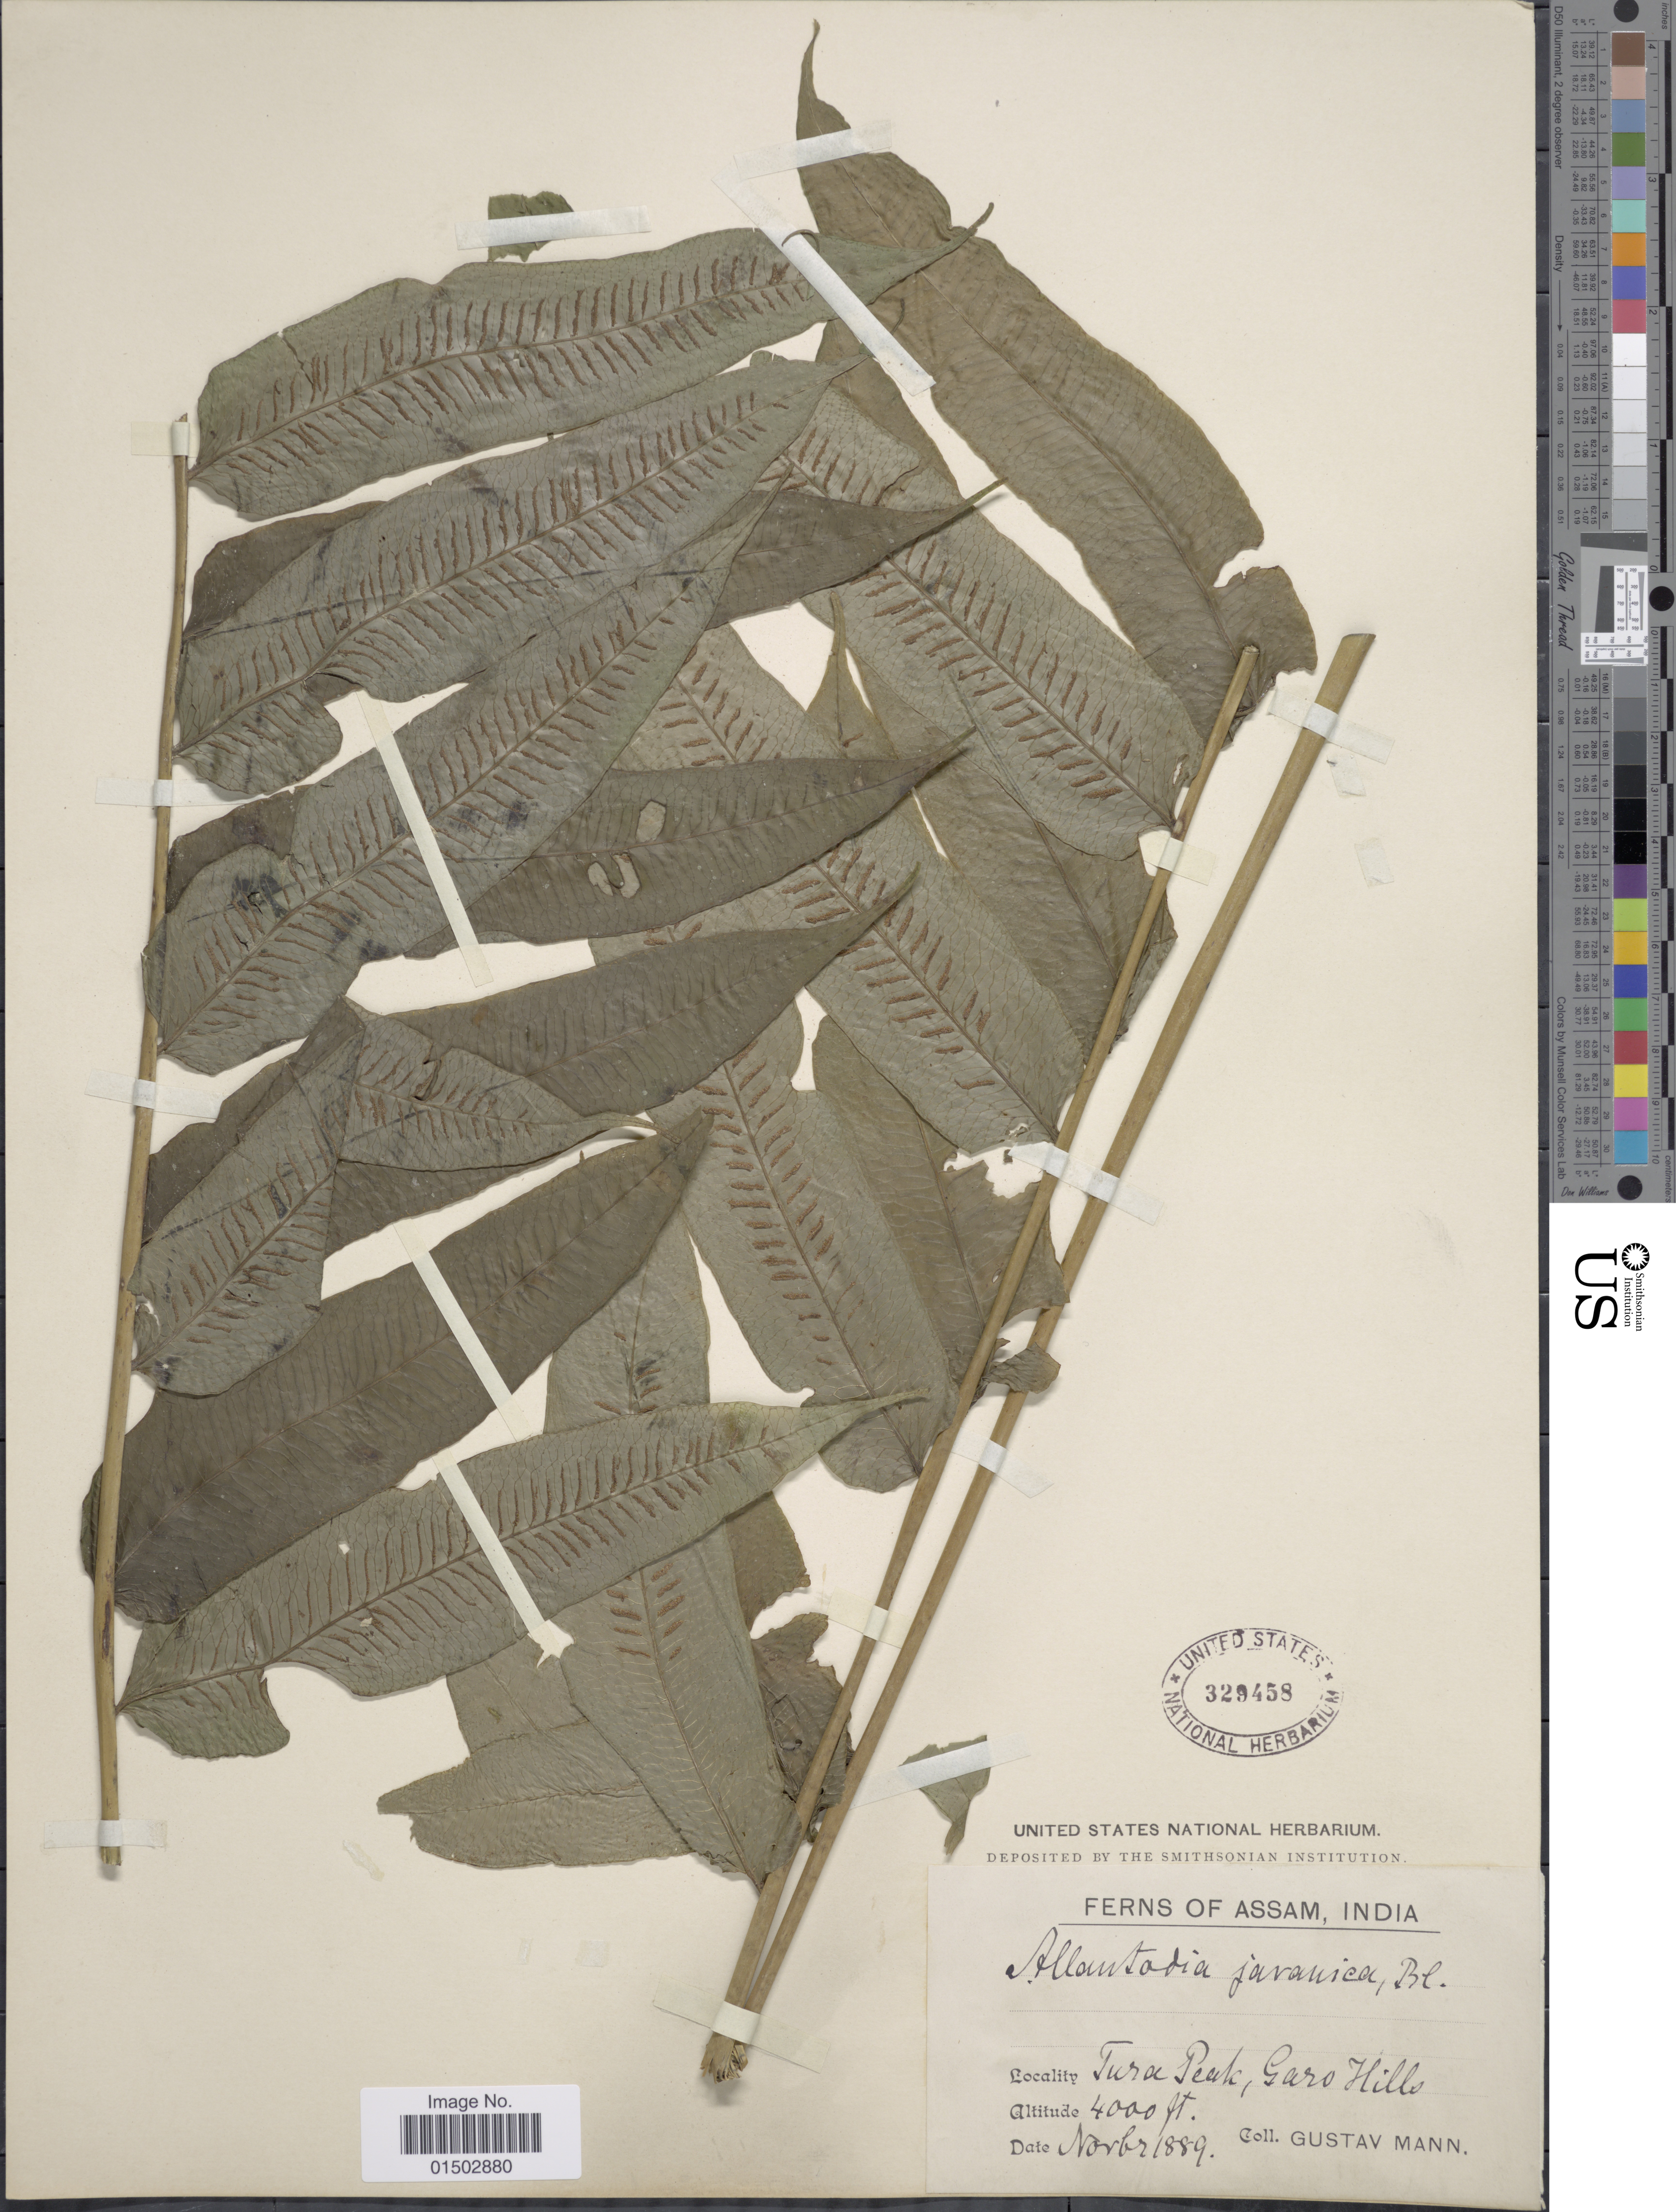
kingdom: Plantae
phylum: Tracheophyta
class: Polypodiopsida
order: Polypodiales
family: Diplaziopsidaceae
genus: Diplaziopsis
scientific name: Diplaziopsis javanica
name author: (Blume) C. Chr.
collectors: G. Mann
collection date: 1889-11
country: India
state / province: Meghalaya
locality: Assam, Tura Peak, Garo Hills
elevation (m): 1219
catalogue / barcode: US 329458